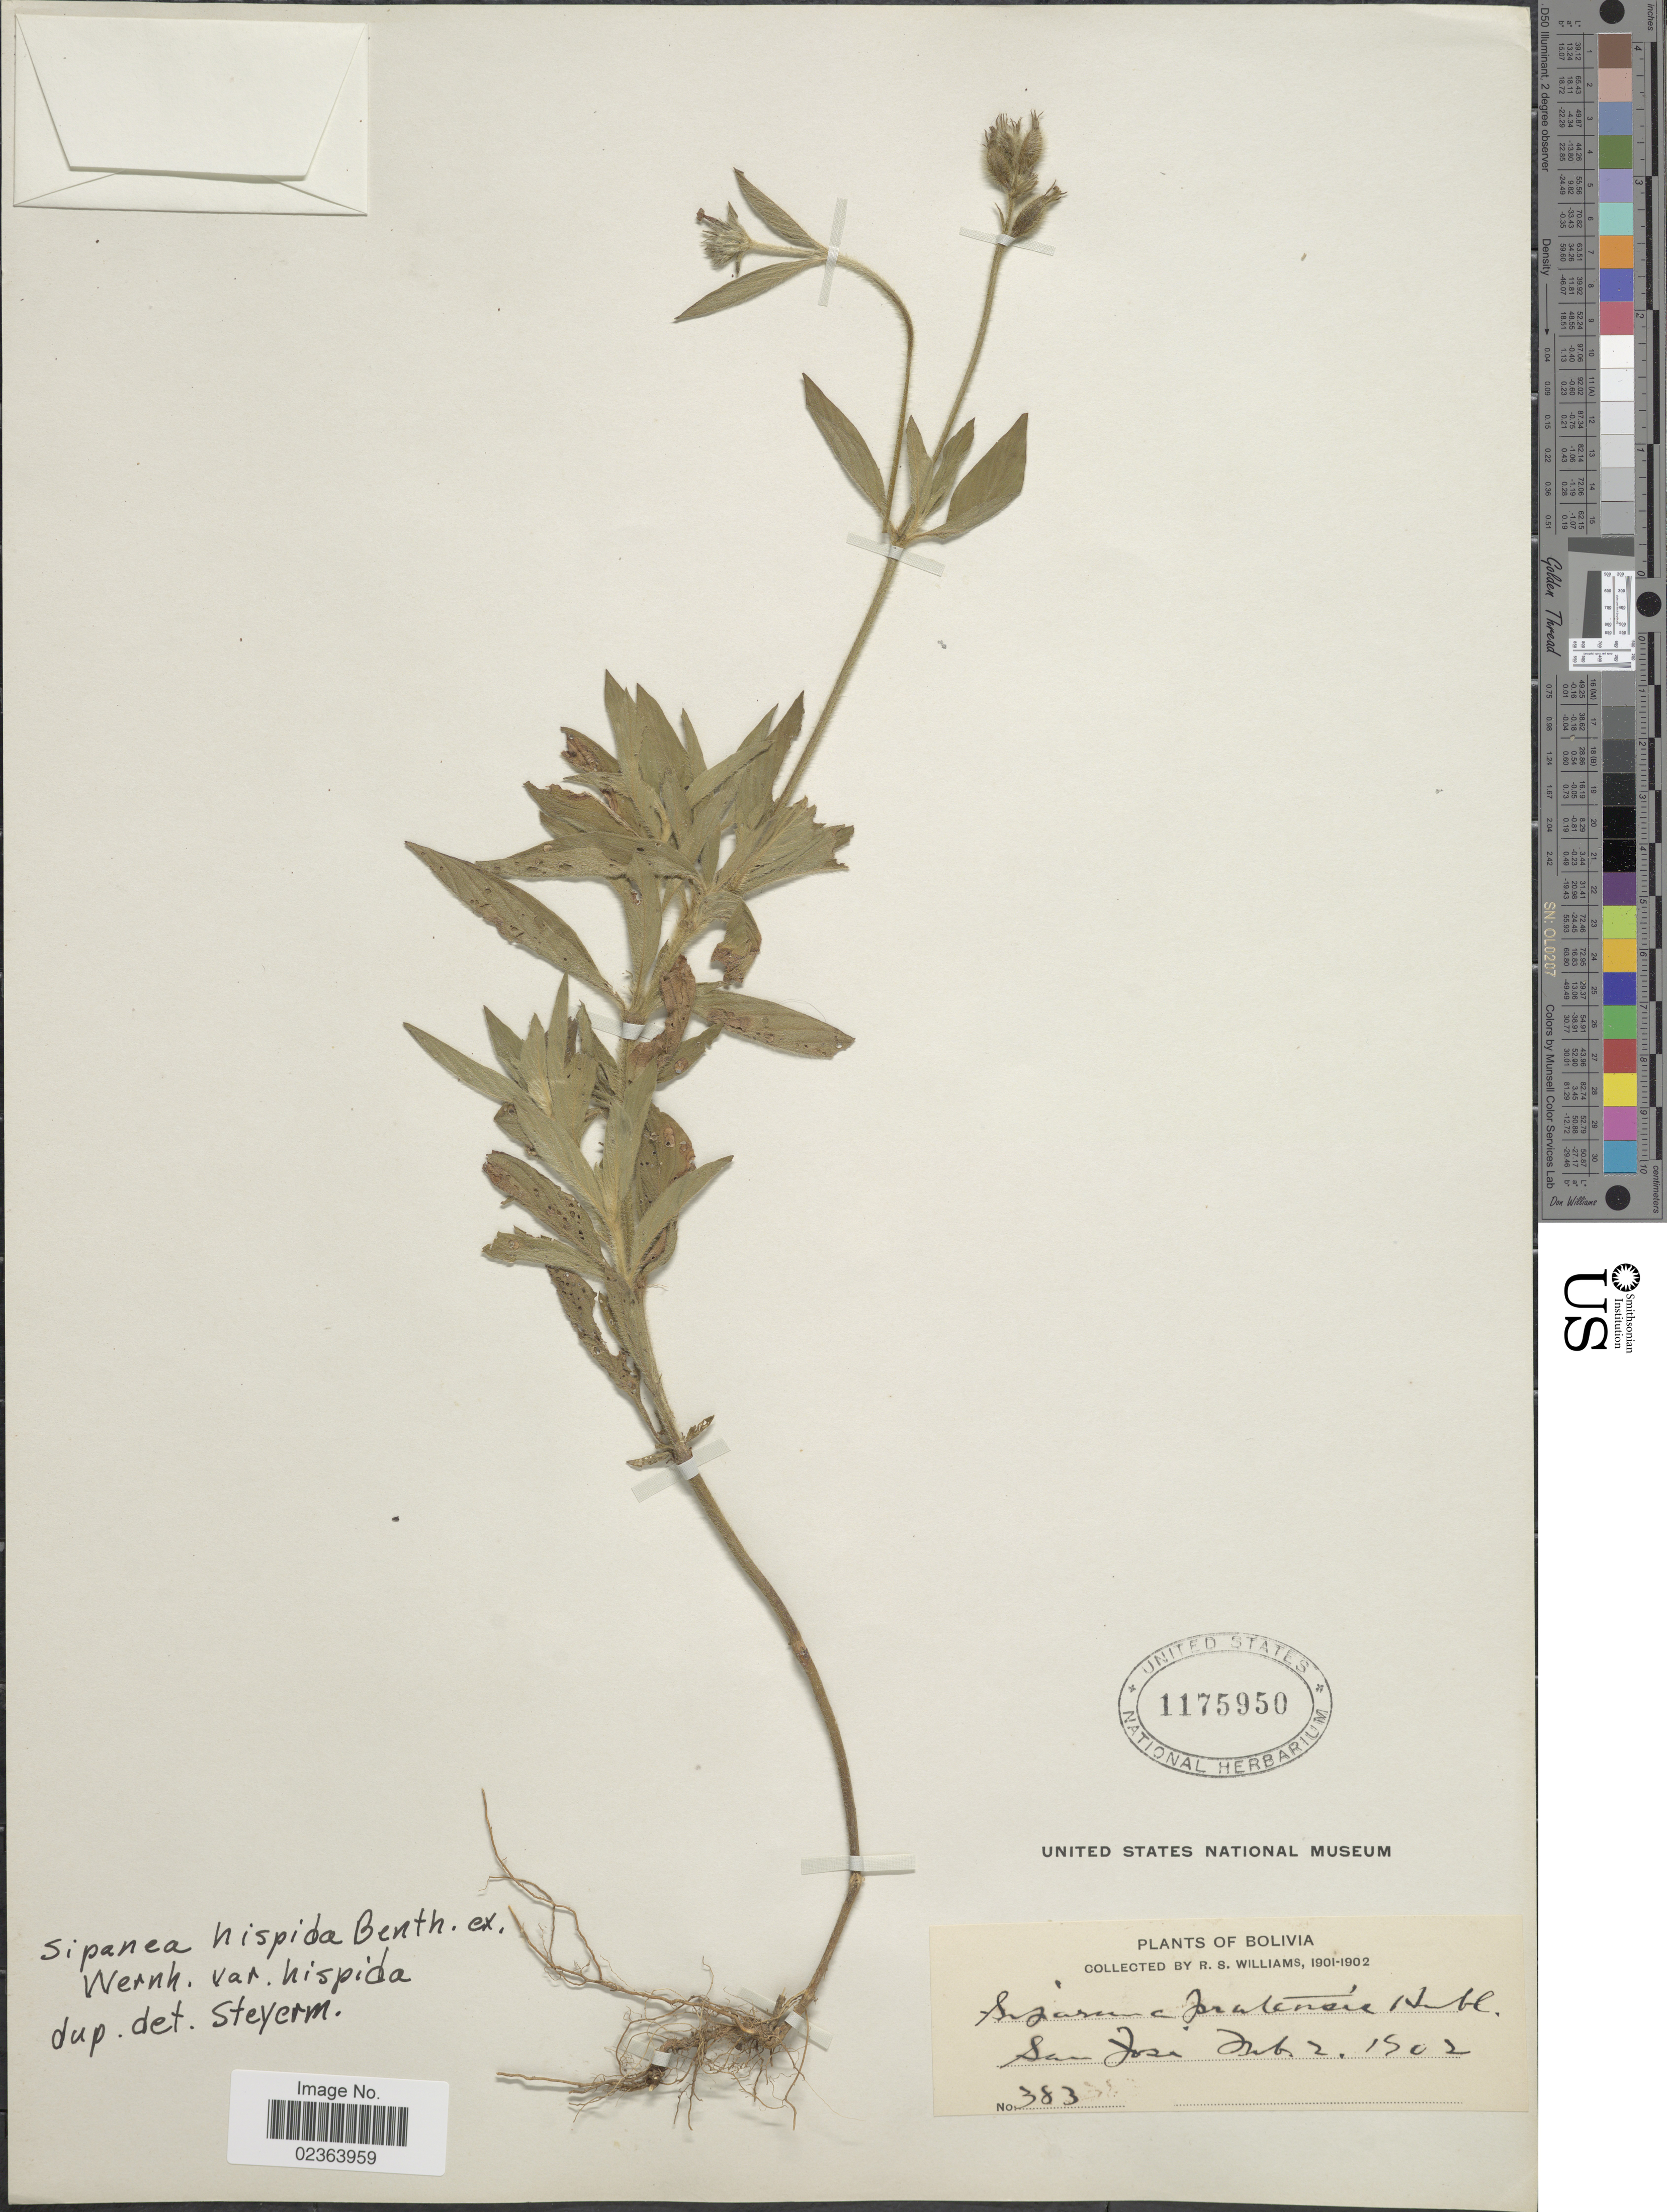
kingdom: Plantae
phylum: Tracheophyta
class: Magnoliopsida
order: Gentianales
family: Rubiaceae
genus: Sipanea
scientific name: Sipanea hispida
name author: Benth. ex Wernham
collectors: R. S. Williams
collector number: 383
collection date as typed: Feb. 2, 1902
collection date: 1902-02-02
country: Bolivia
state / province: La Paz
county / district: Munecas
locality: San Jose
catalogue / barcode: US 1175950